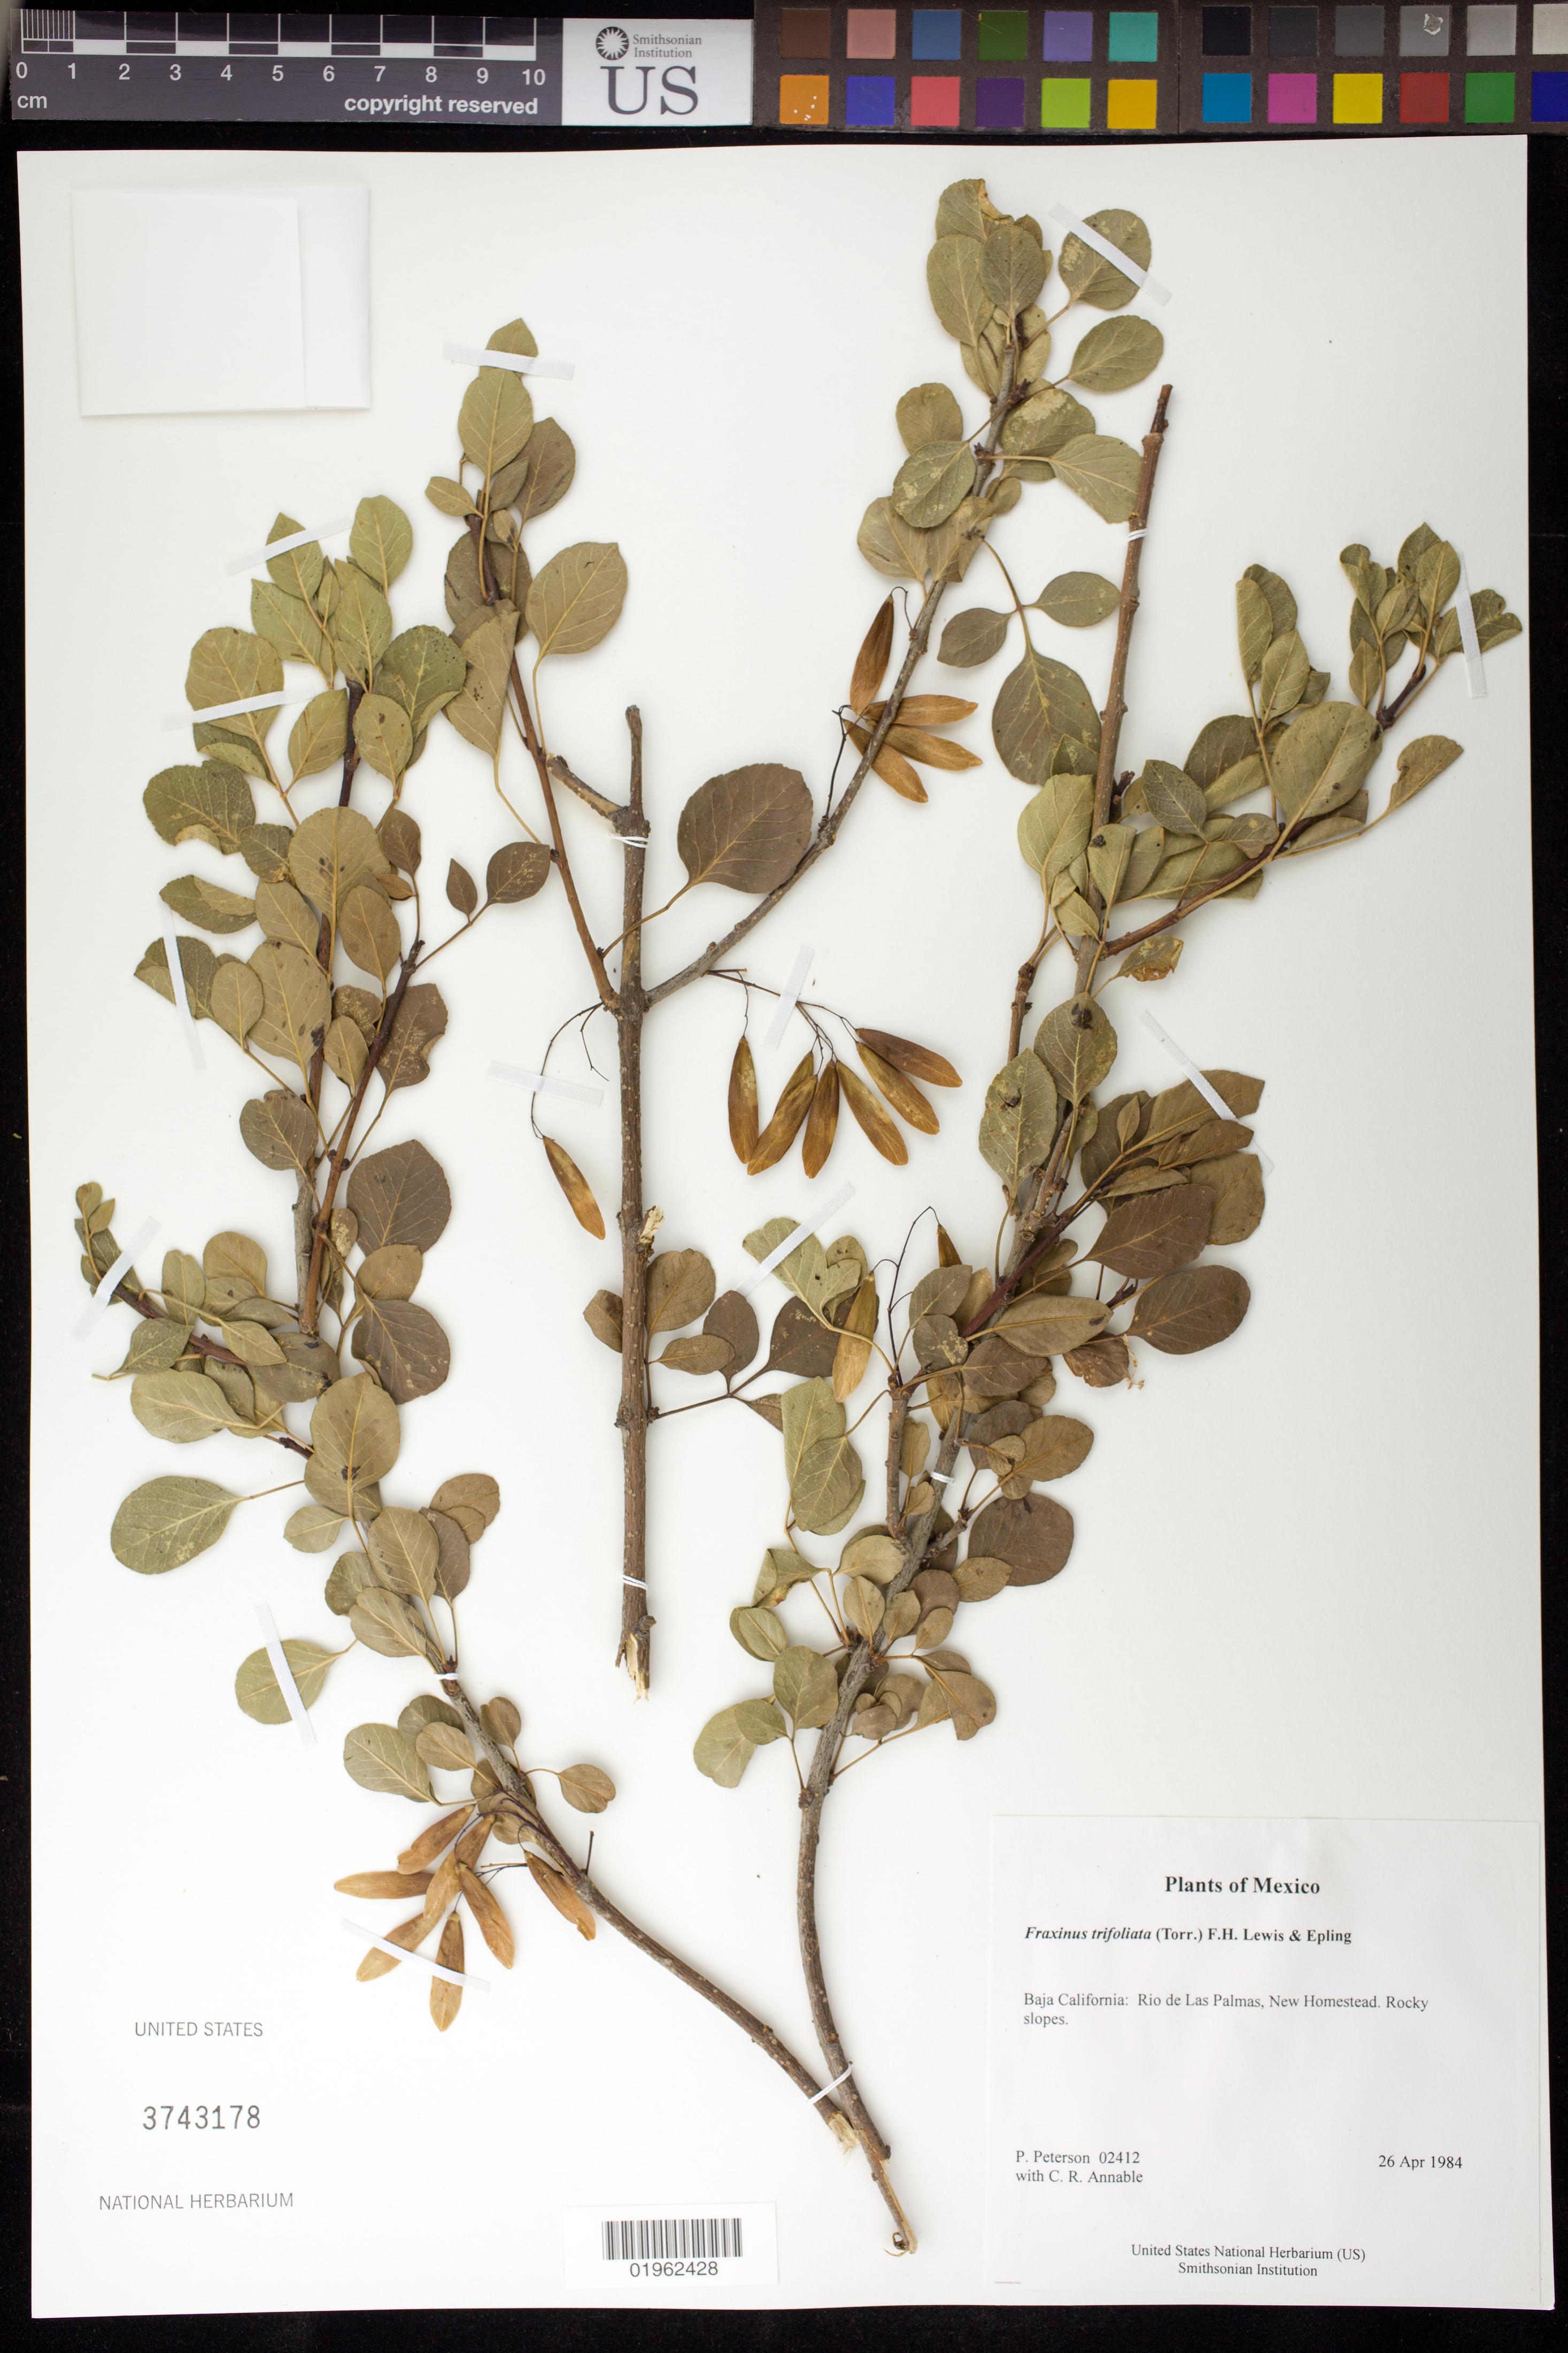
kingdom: Plantae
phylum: Tracheophyta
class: Magnoliopsida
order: Lamiales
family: Oleaceae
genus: Fraxinus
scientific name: Fraxinus trifoliata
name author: (Torr.) F. H. Lewis & Epling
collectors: P. M. Peterson & C. R. Annable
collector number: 02412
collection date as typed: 26 Apr 1984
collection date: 1984-04-26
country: Mexico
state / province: Baja California Norte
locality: Rio de Las Palmas, New Homestead.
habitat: Rocky slopes.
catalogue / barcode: US 3743178